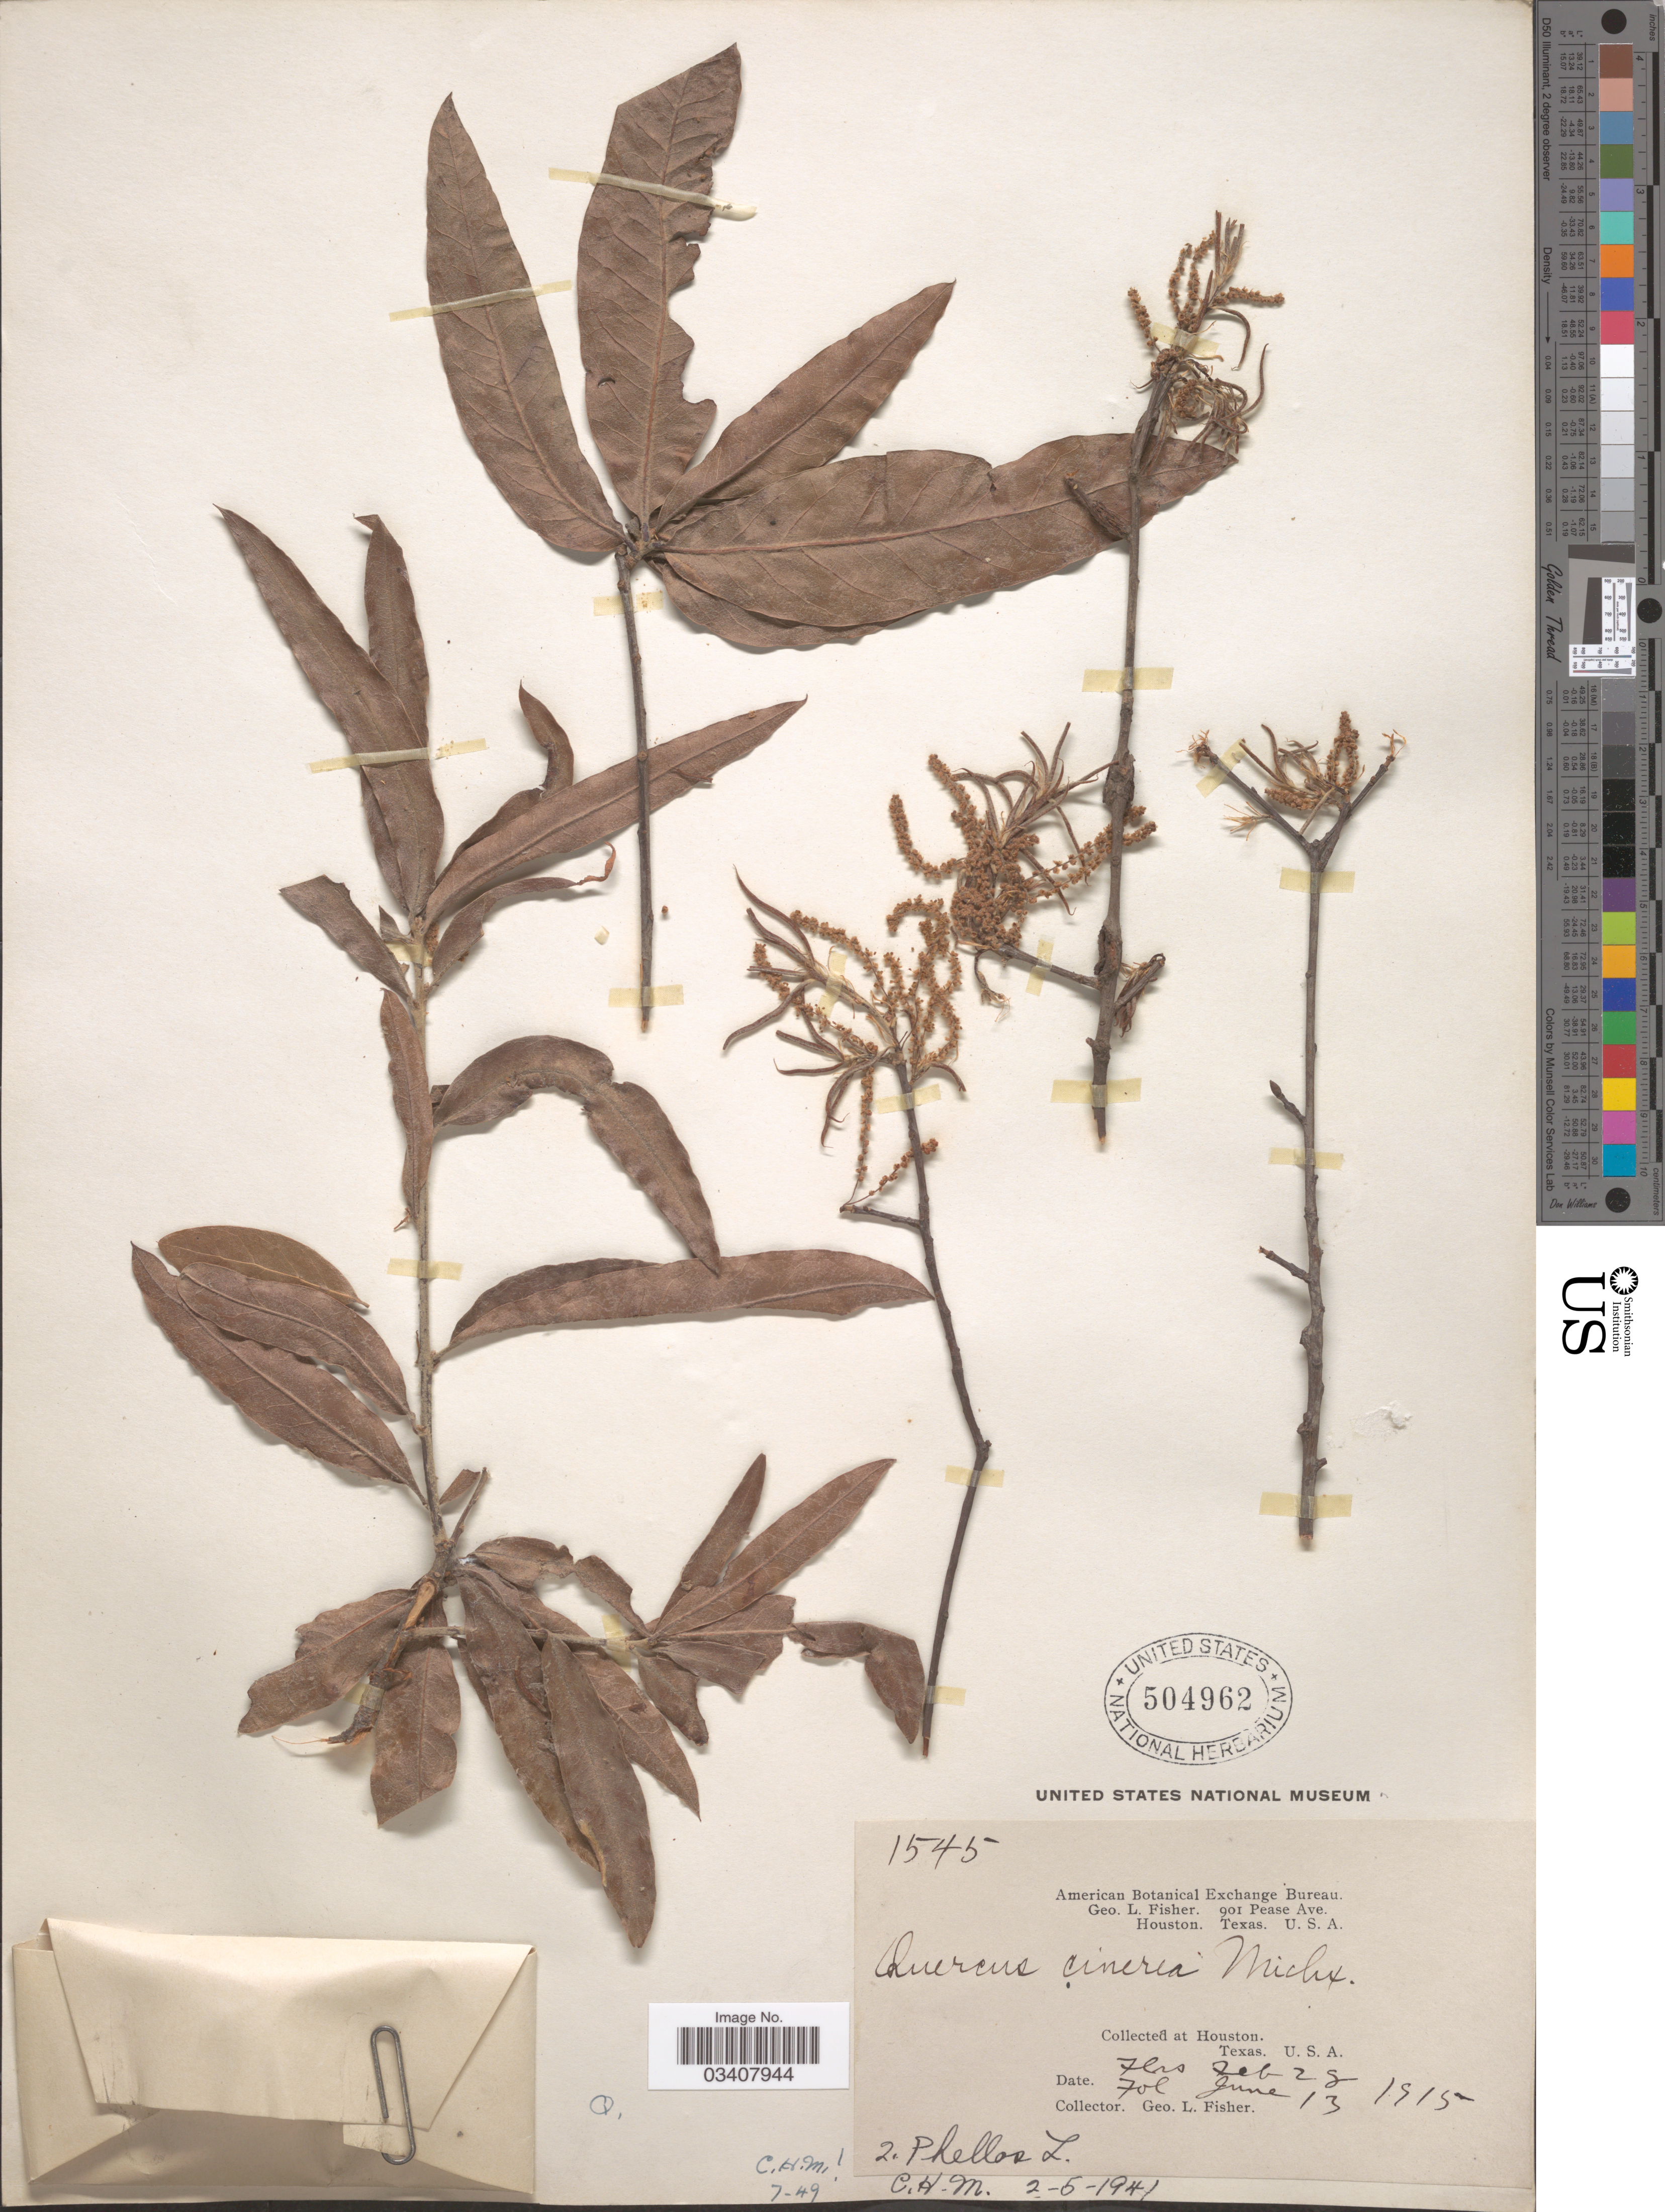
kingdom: Plantae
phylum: Tracheophyta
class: Magnoliopsida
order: Fagales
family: Fagaceae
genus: Quercus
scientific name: Quercus phellos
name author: L.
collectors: G. L. Fisher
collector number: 1545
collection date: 1915-02-28/1915-06-13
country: United States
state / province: Texas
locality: Houston.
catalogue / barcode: US 504962